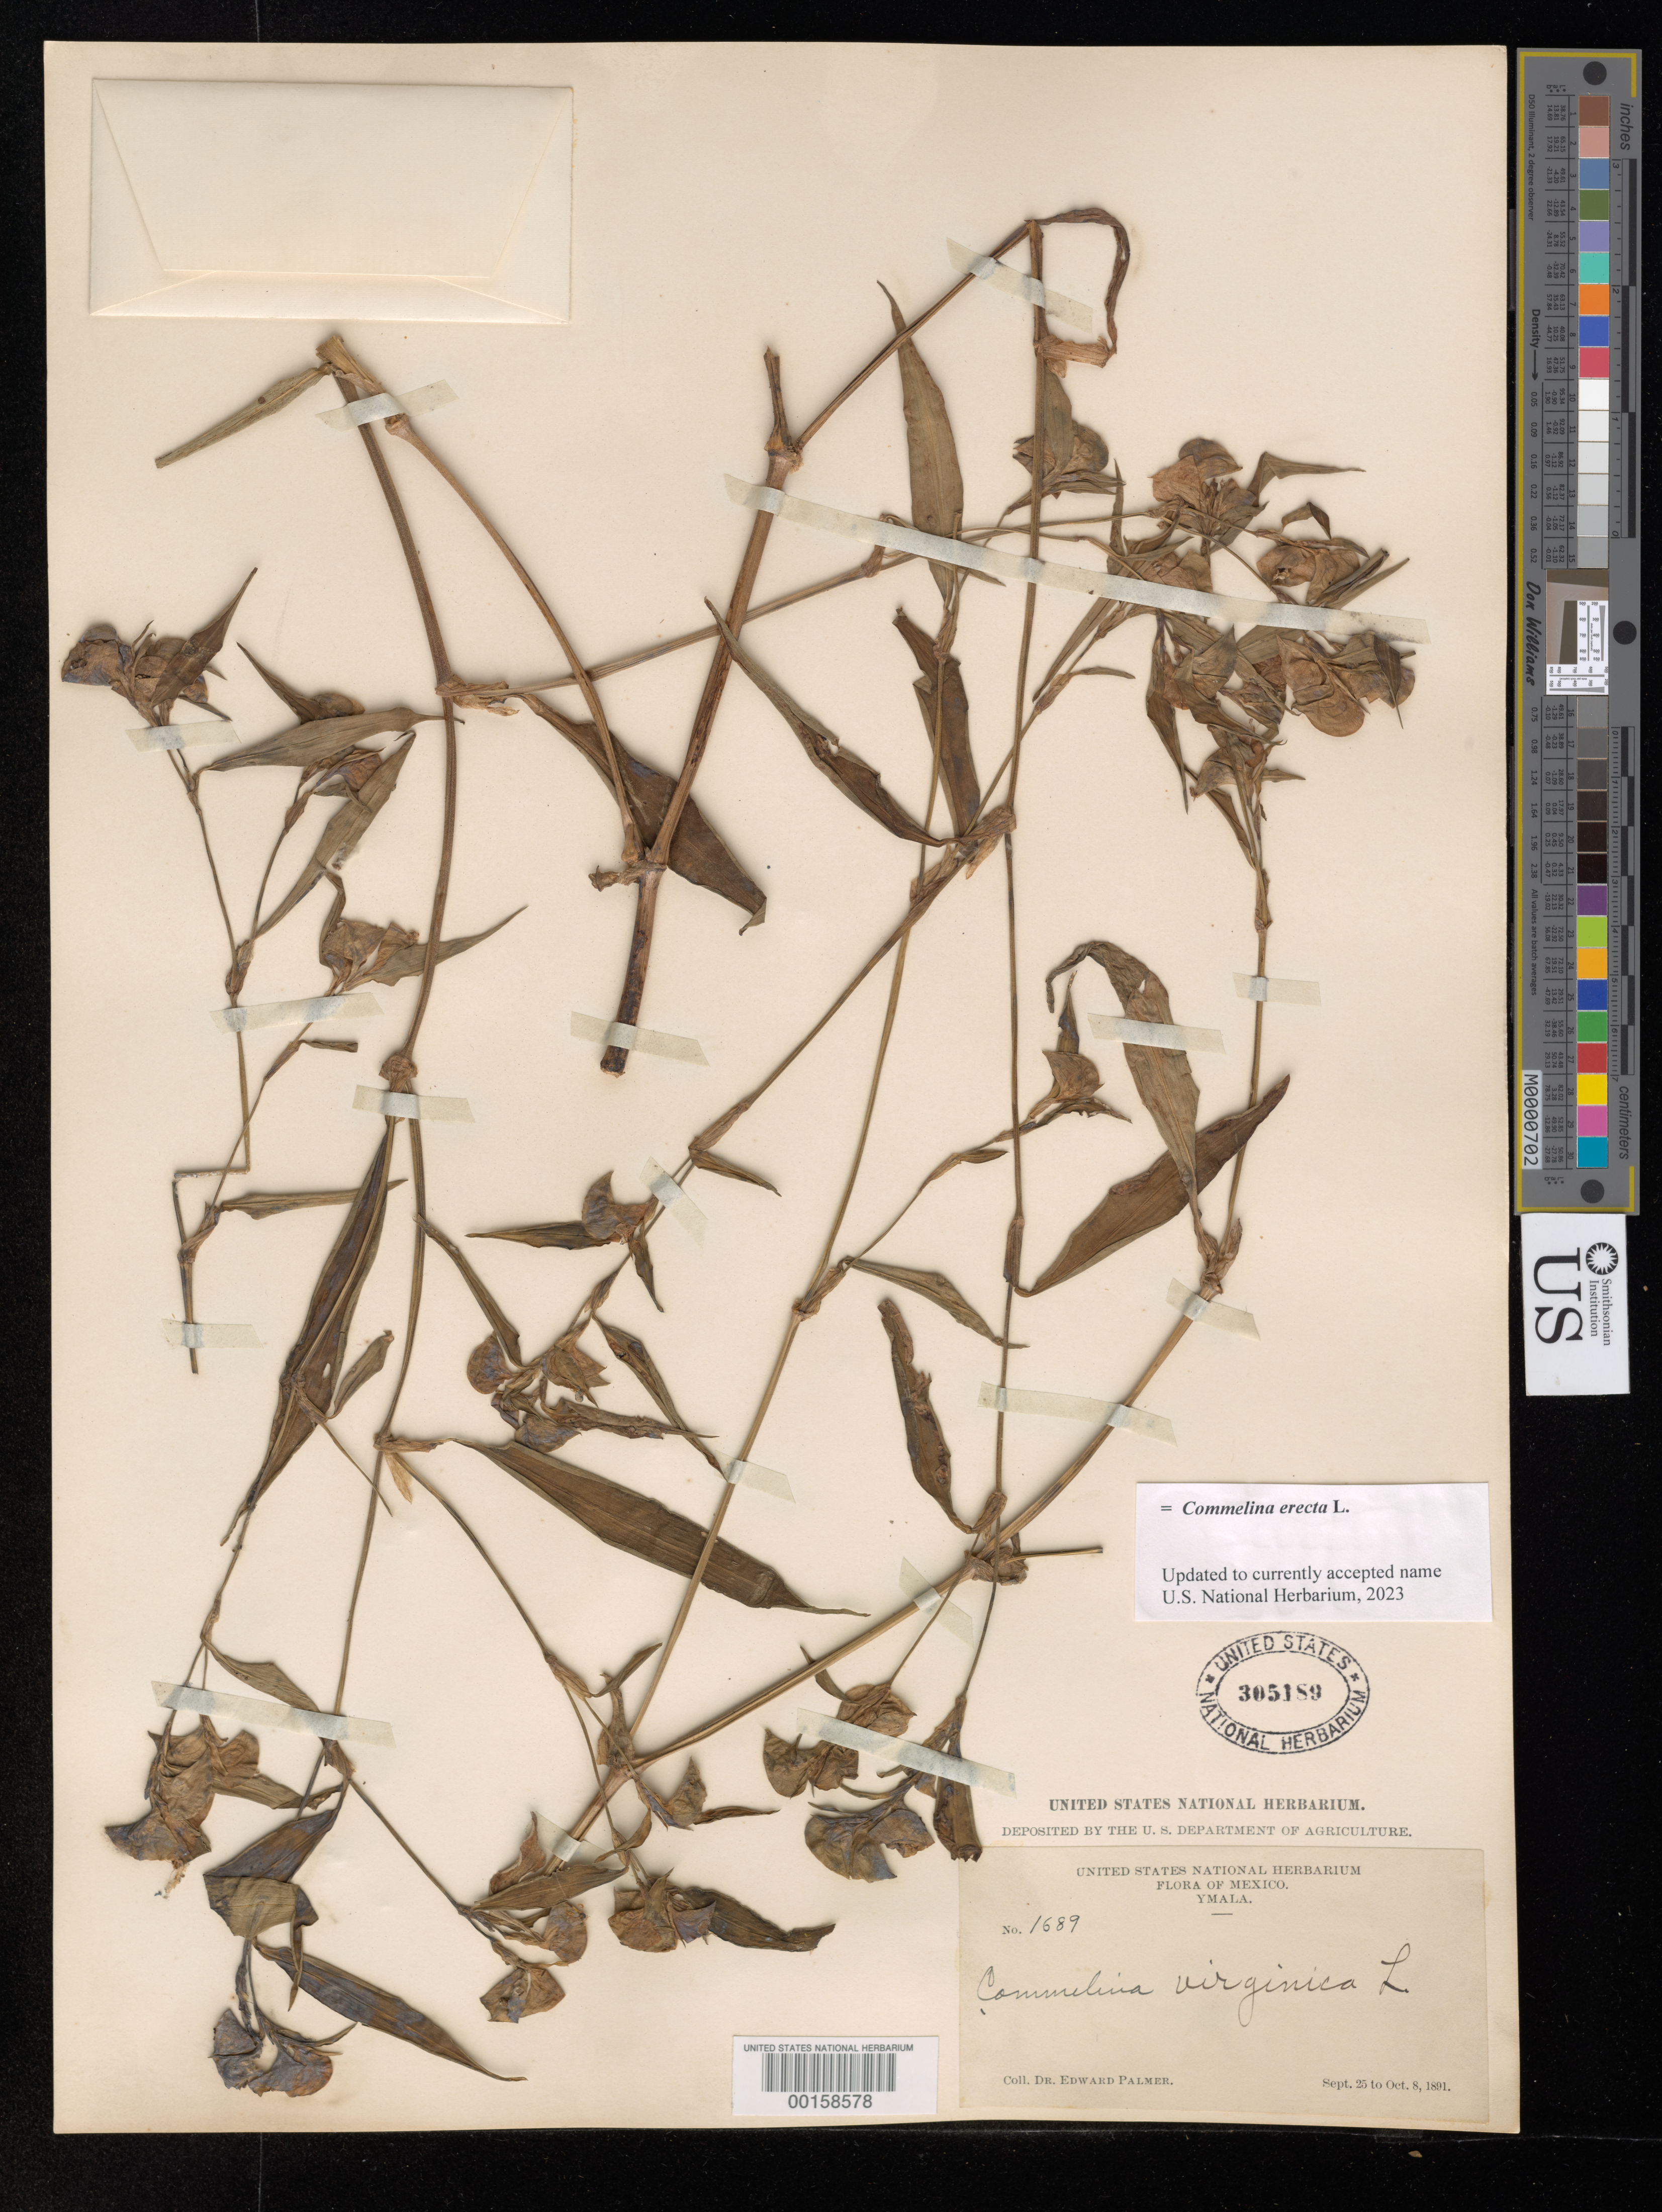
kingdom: Plantae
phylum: Tracheophyta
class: Liliopsida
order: Commelinales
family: Commelinaceae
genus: Commelina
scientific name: Commelina erecta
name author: L.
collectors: E. Palmer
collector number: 1689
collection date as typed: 25 Sep 1891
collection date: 1891-09-25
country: Mexico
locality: Ymala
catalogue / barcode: US 305189